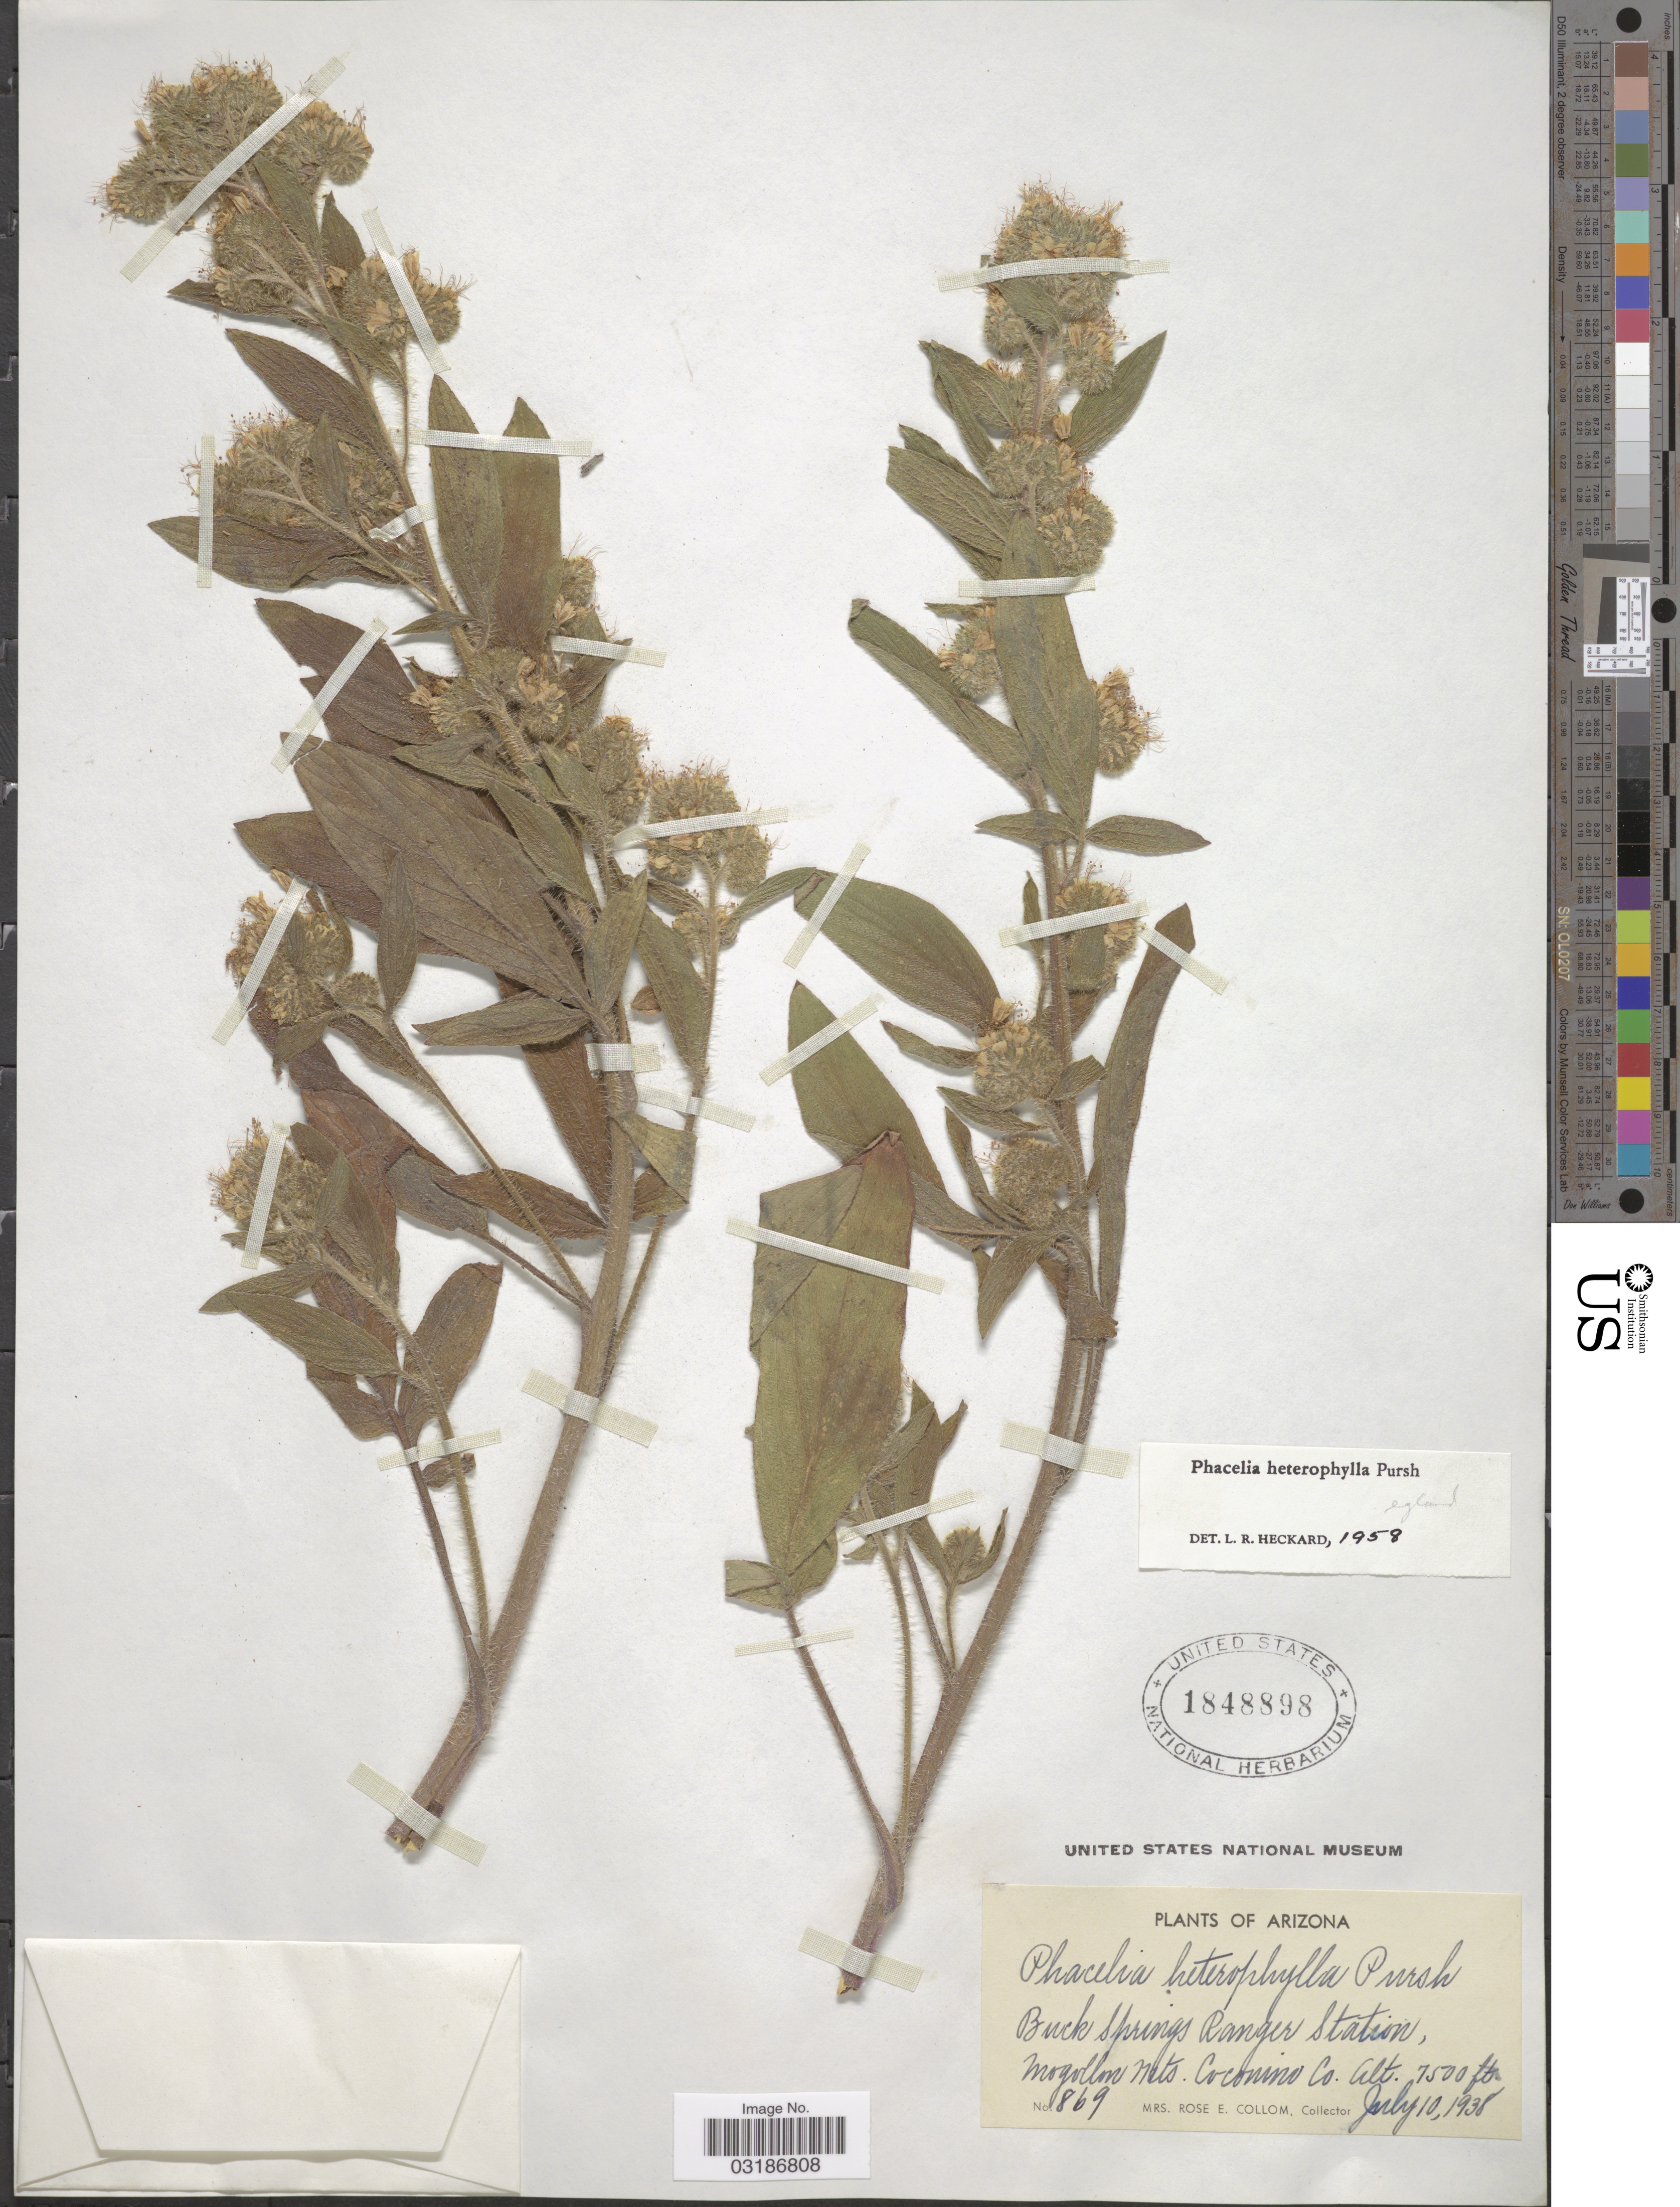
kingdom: Plantae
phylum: Tracheophyta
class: Magnoliopsida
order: Boraginales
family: Hydrophyllaceae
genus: Phacelia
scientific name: Phacelia heterophylla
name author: Pursh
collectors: R. E. Collom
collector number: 869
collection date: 1938-07-10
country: United States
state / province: Arizona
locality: Buck Springs Ranger Station, Mogollon Mts. Coconino Co.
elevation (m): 2286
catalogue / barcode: US 1848898